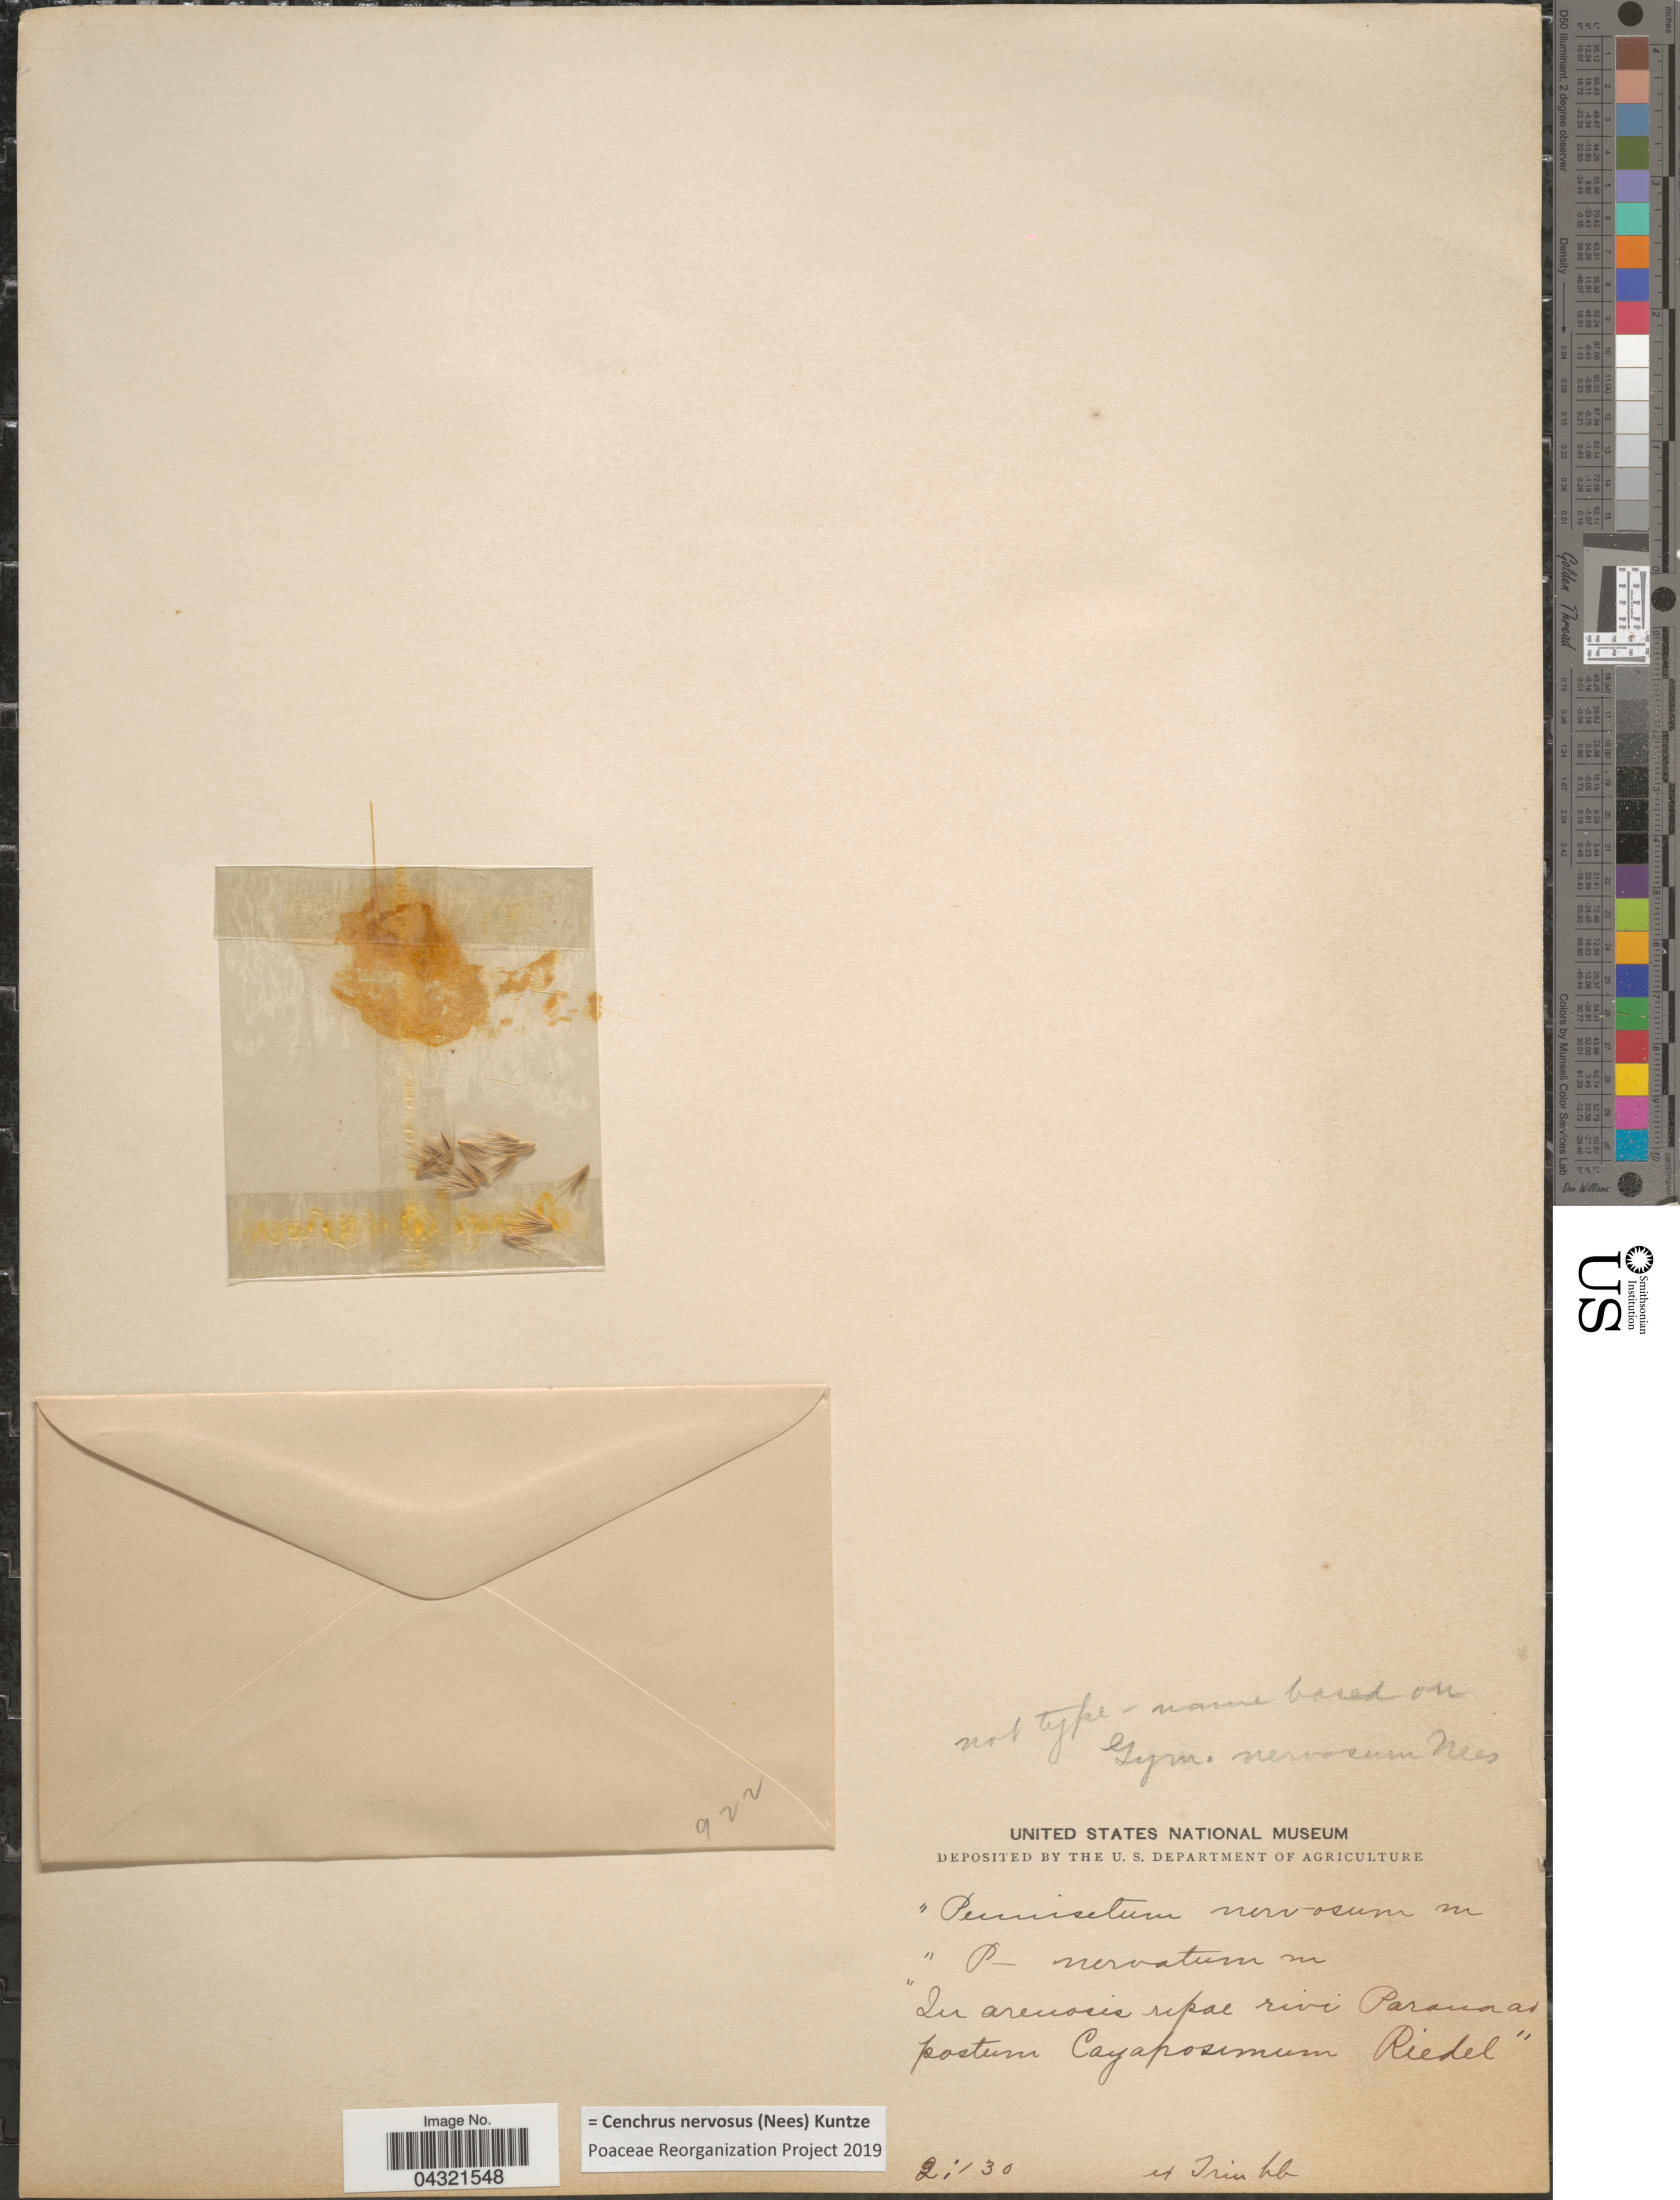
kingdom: Plantae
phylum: Tracheophyta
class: Liliopsida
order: Poales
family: Poaceae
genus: Cenchrus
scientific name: Cenchrus nervosus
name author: (Nees) Kuntze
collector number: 922?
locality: In arenosis ripae rivi Parana ad postum Cayaposemum [interpreted].